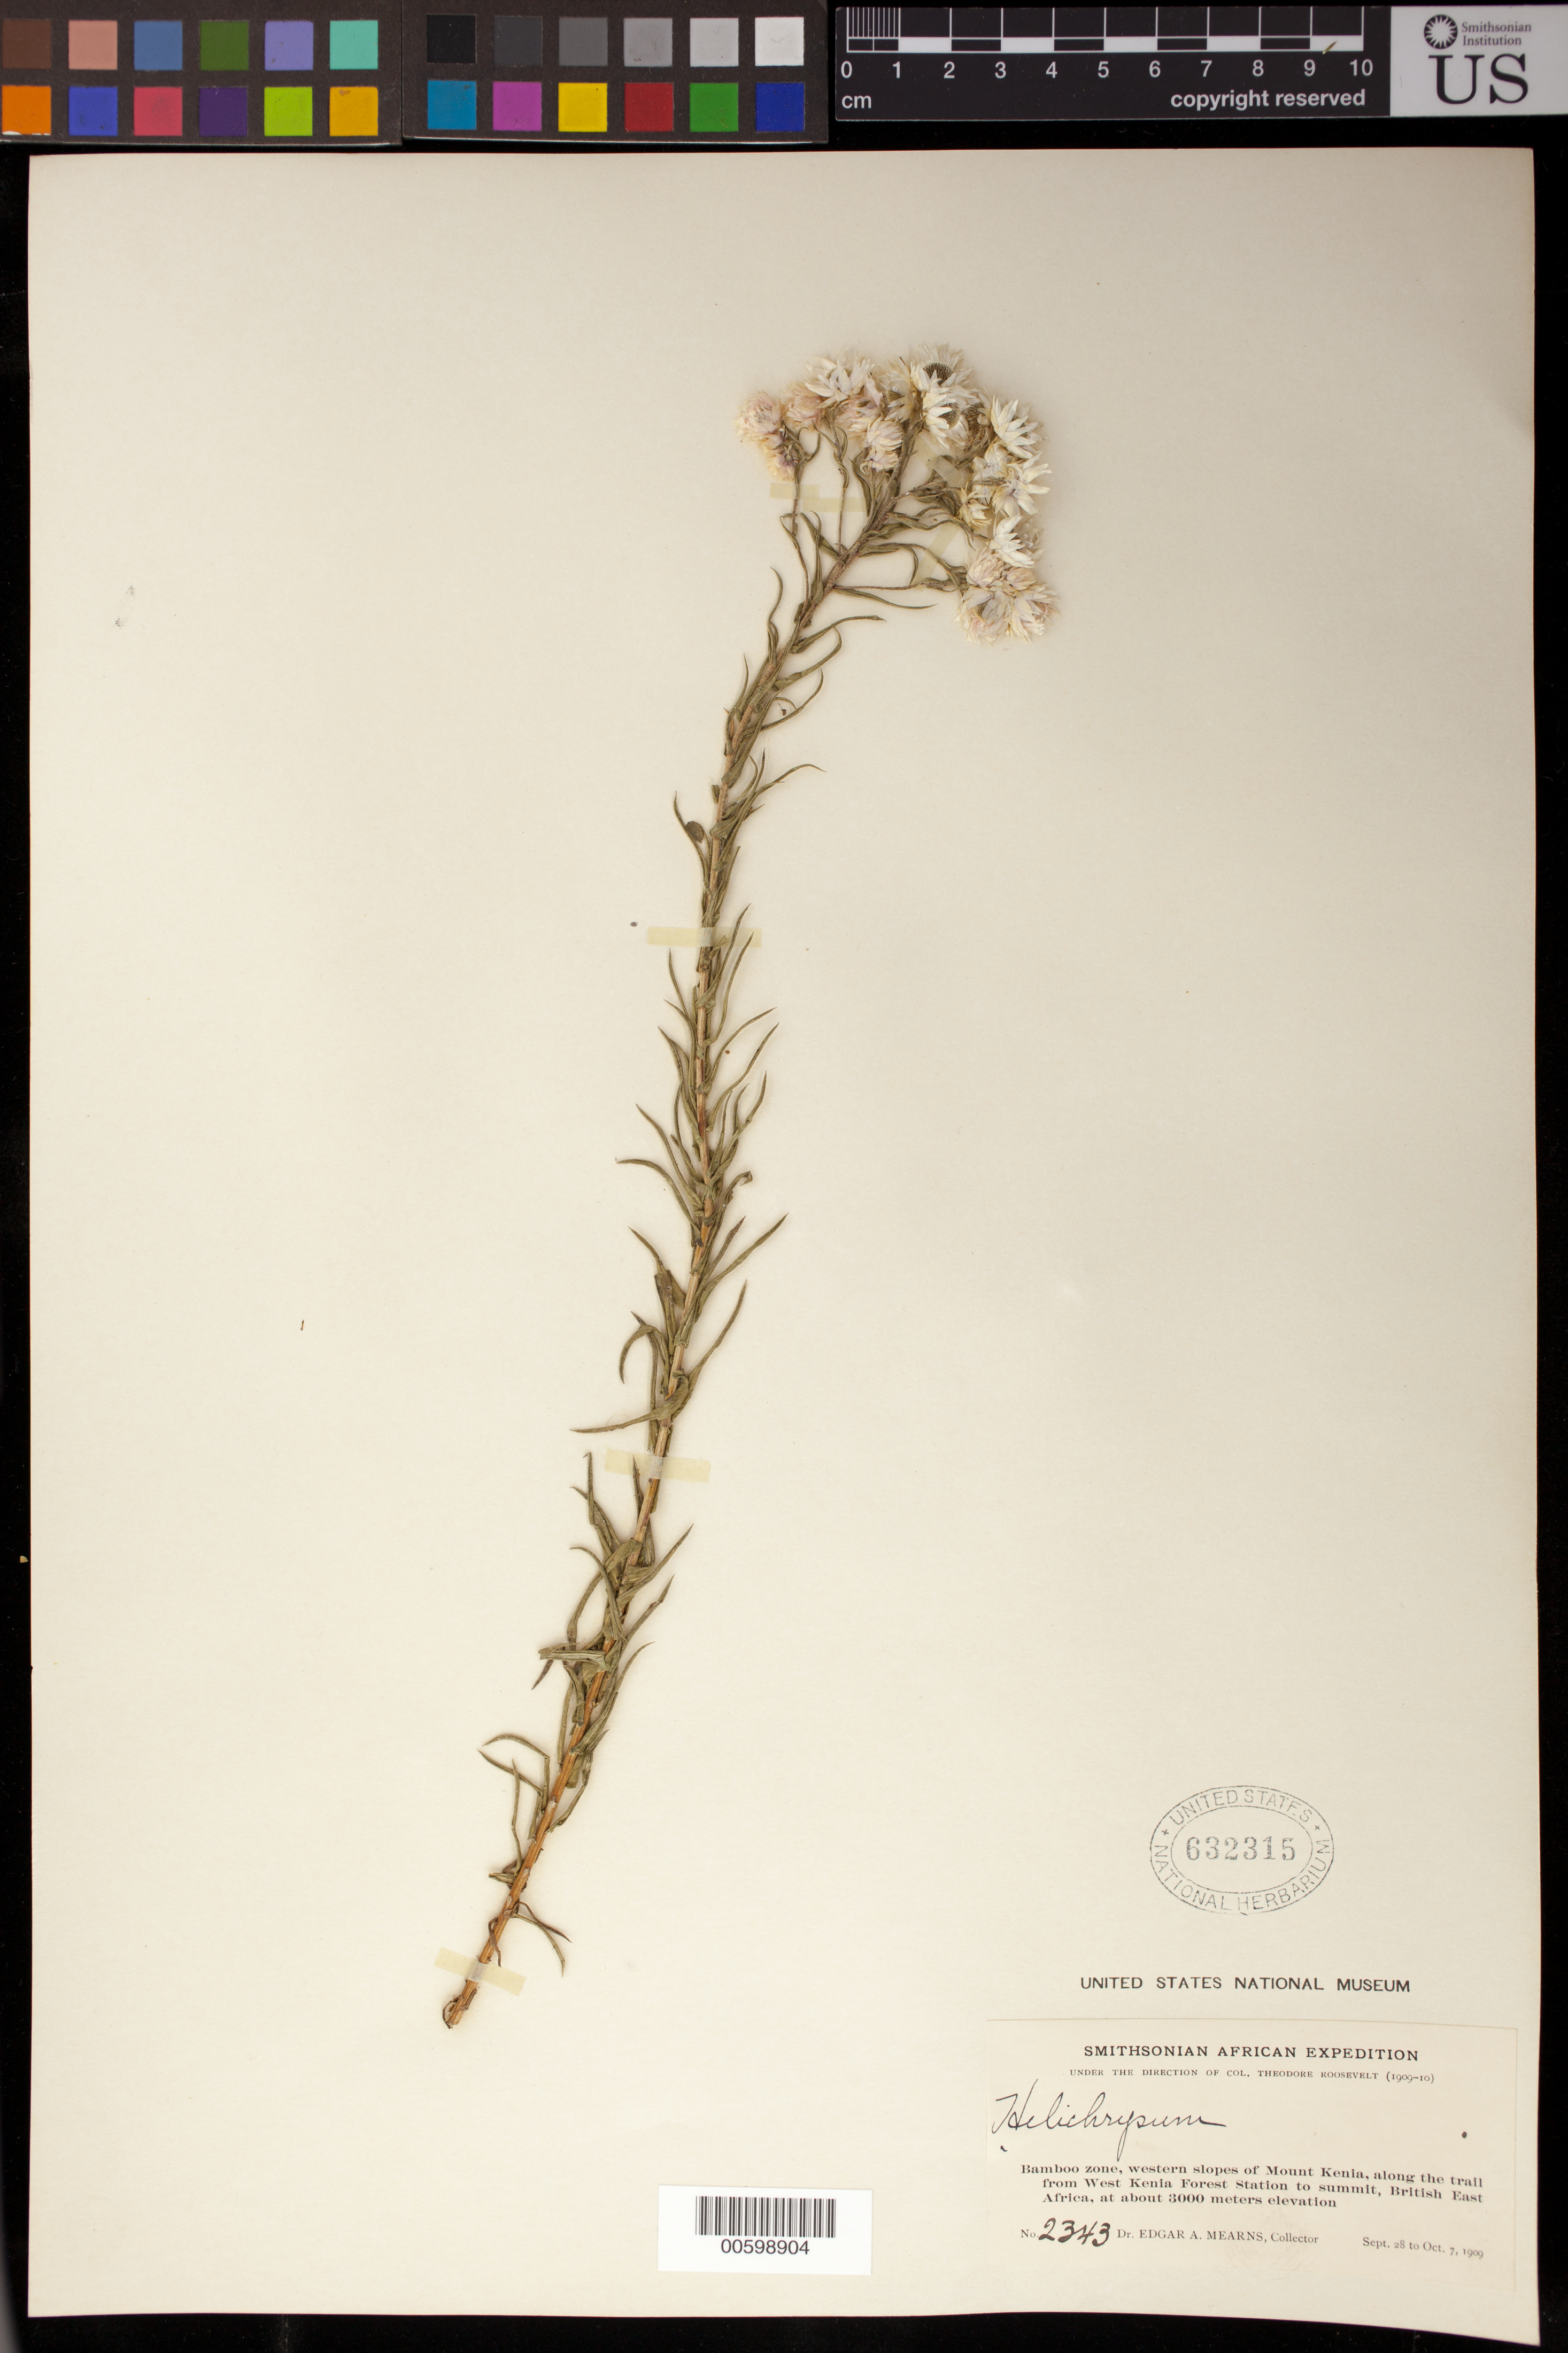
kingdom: Plantae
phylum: Tracheophyta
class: Magnoliopsida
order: Asterales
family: Asteraceae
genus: Helichrysum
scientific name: Helichrysum sp.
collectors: E. A. Mearns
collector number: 2343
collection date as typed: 28 Sep 1909 to 07 Oct 1909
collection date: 1909-09-28/1909-10-07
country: Kenya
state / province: Nyeri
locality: Bamboo zone, Western slopes of Mount Kenya, along the trail from West Kenya Forest Station to summit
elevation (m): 3000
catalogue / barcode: US 632315